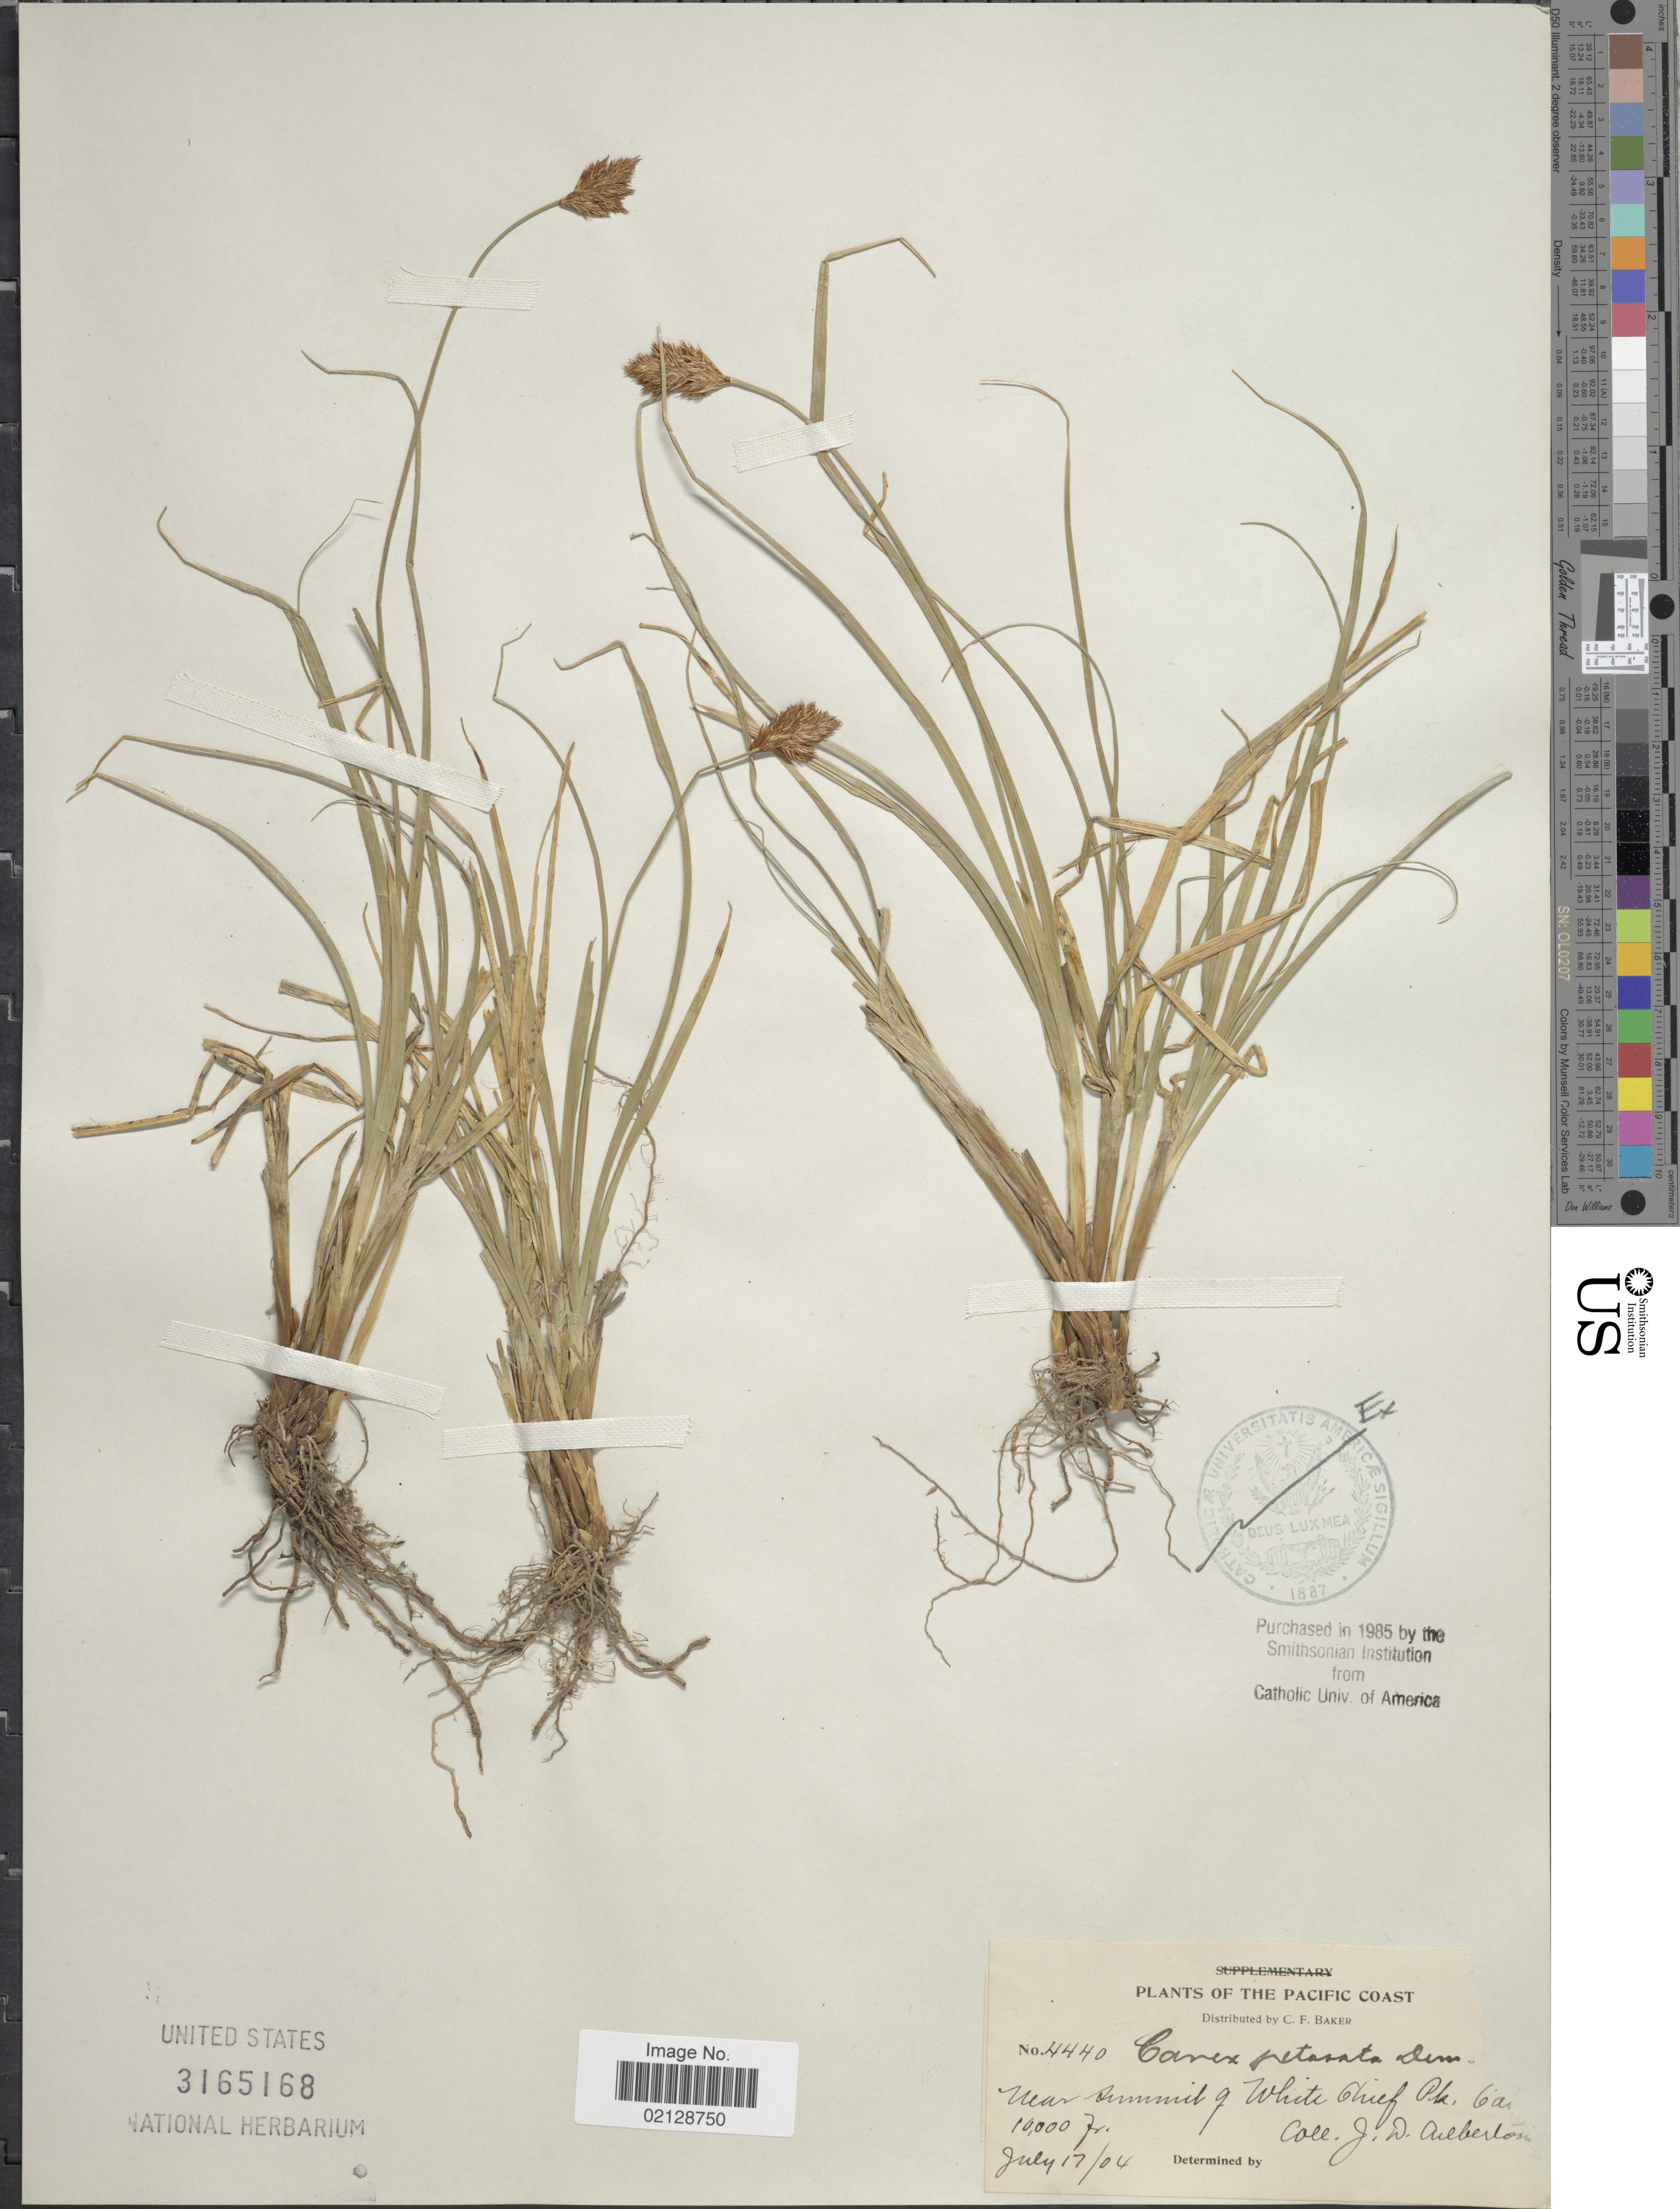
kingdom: Plantae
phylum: Tracheophyta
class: Liliopsida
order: Poales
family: Cyperaceae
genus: Carex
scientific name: Carex petasata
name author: Dewey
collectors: C. F. Baker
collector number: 4440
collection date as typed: Transcribed d/m/y: 17/7/4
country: United States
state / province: Georgia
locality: Near summit of White Chief Pk., Ga.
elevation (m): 3048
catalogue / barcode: US 3165168